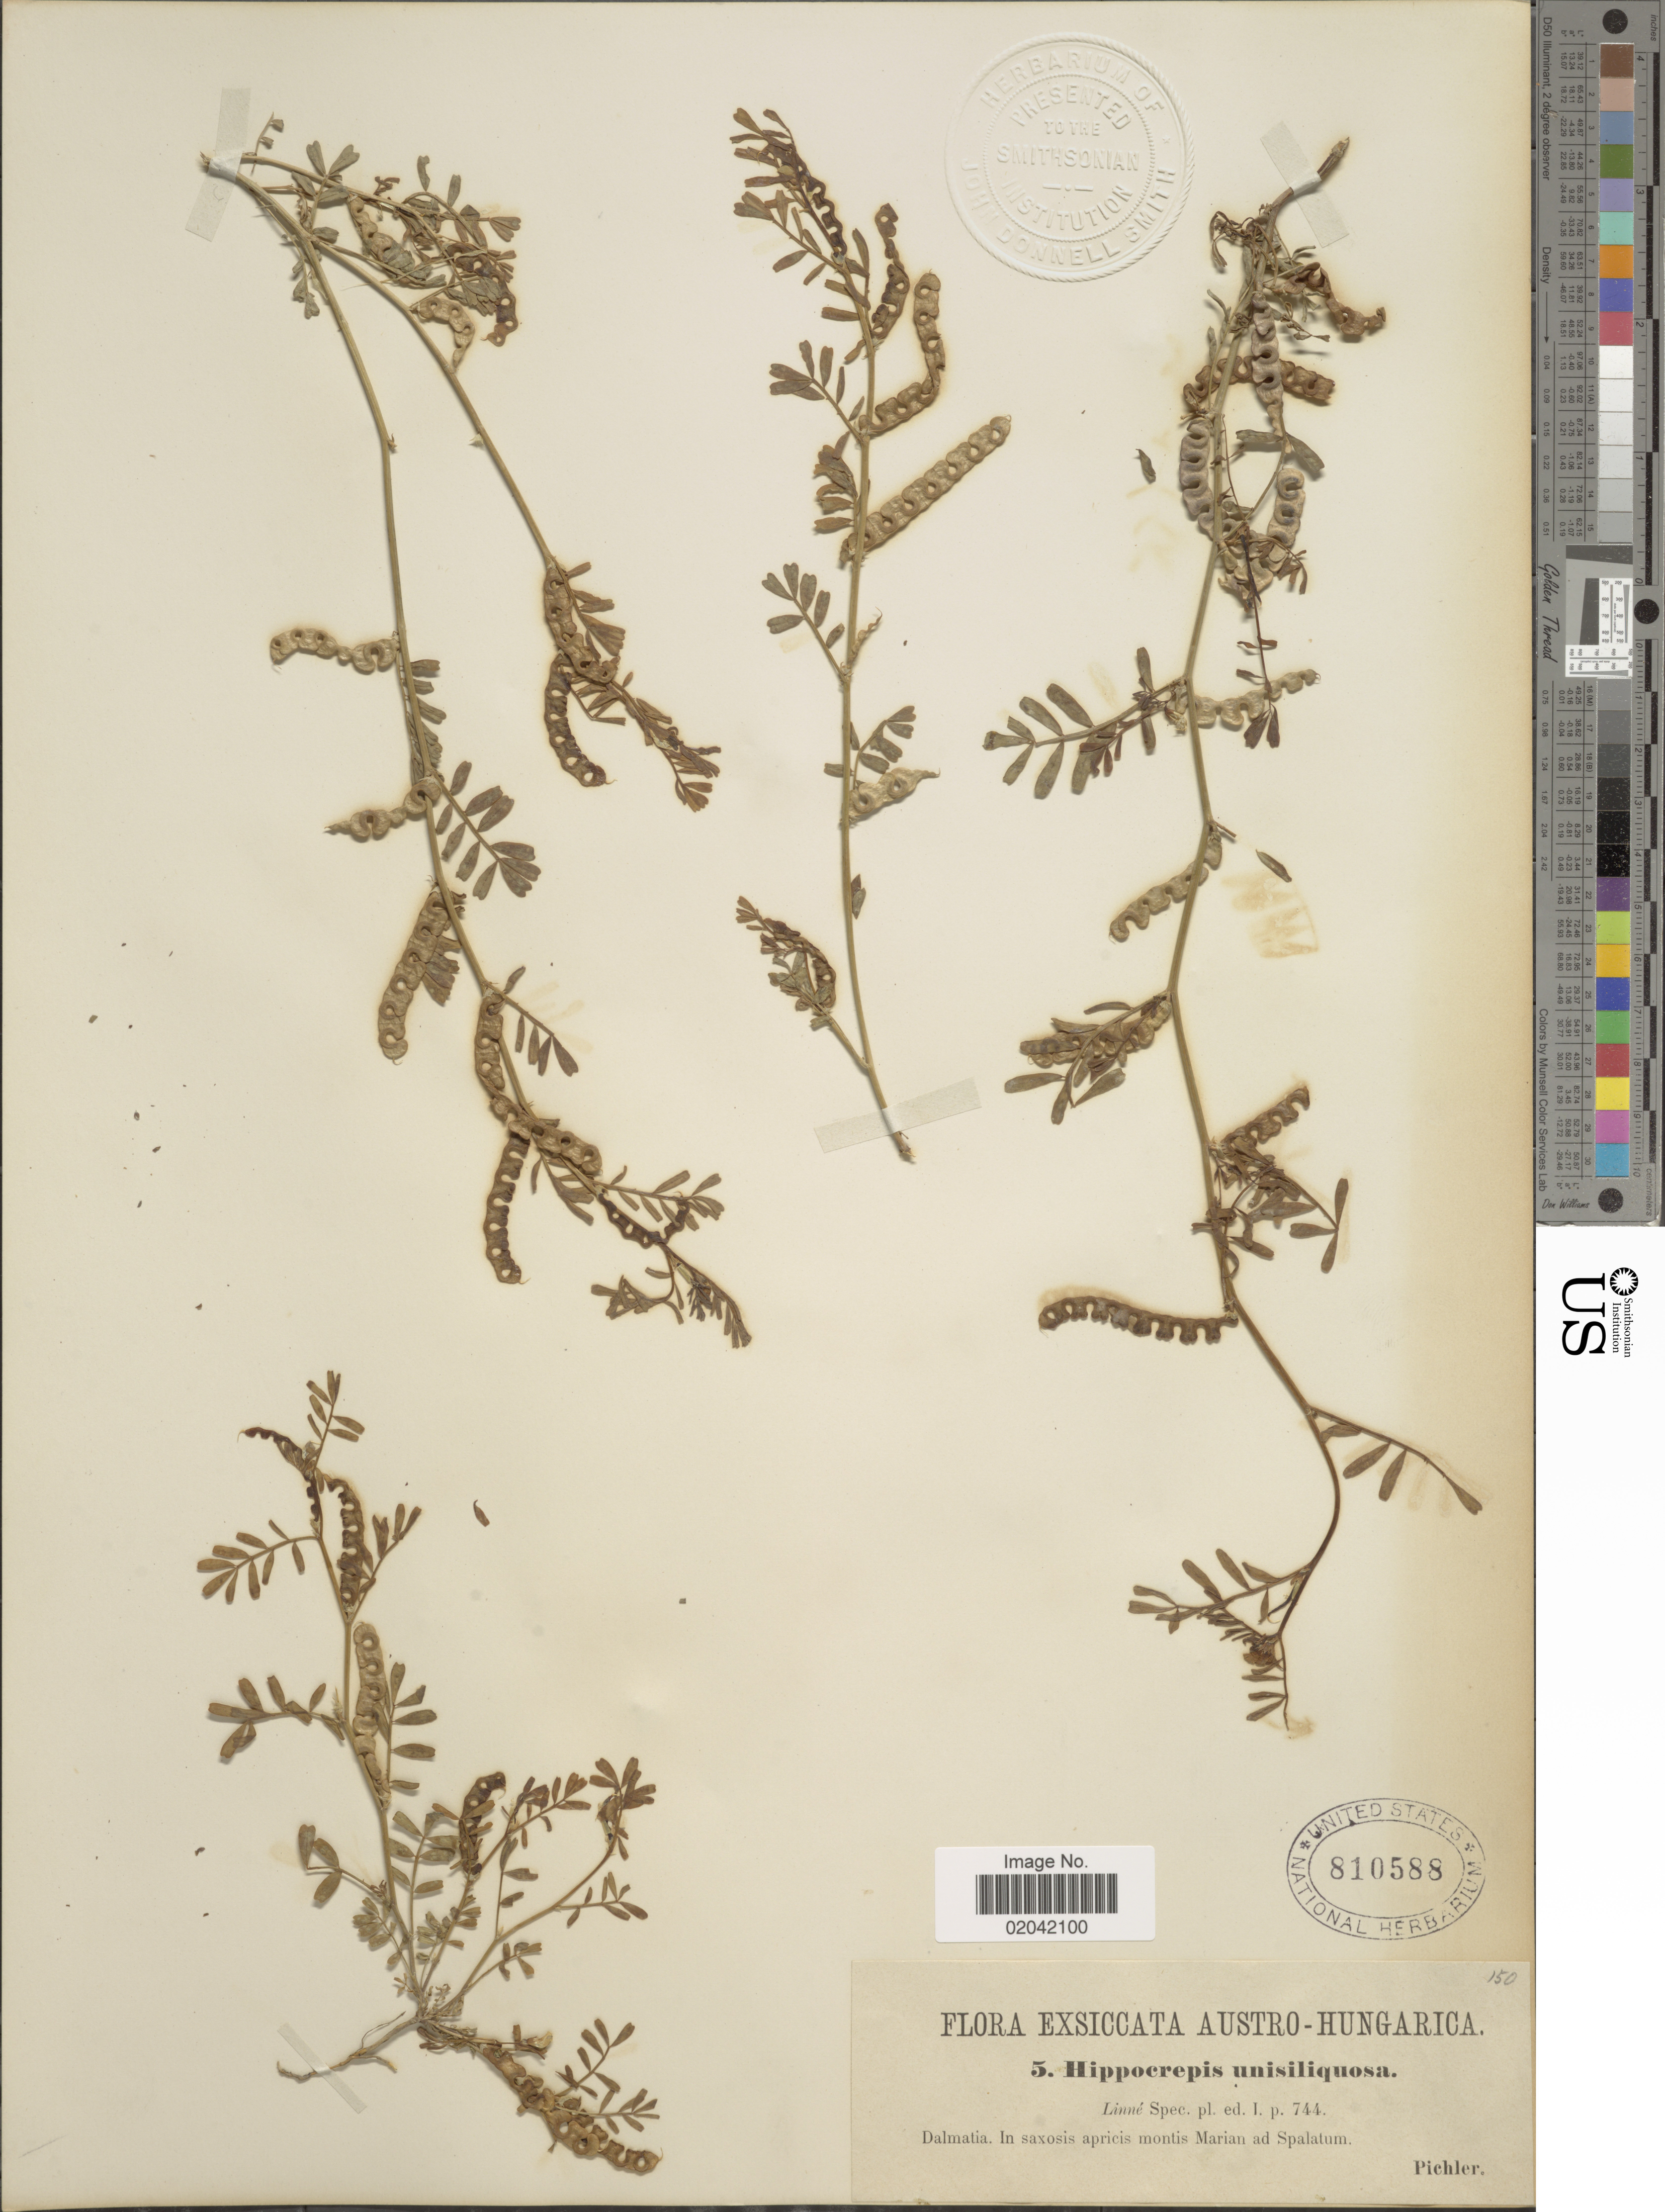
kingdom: Plantae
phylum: Tracheophyta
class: Magnoliopsida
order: Fabales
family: Fabaceae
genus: Hippocrepis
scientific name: Hippocrepis unisiliquosa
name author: L.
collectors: Pichler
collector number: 5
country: Croatia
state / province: Split-Dalmatia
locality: Austro-Hungarica, Dalmatia. In saxosis apricis montis Marian ad Spalatum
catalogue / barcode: US 810588